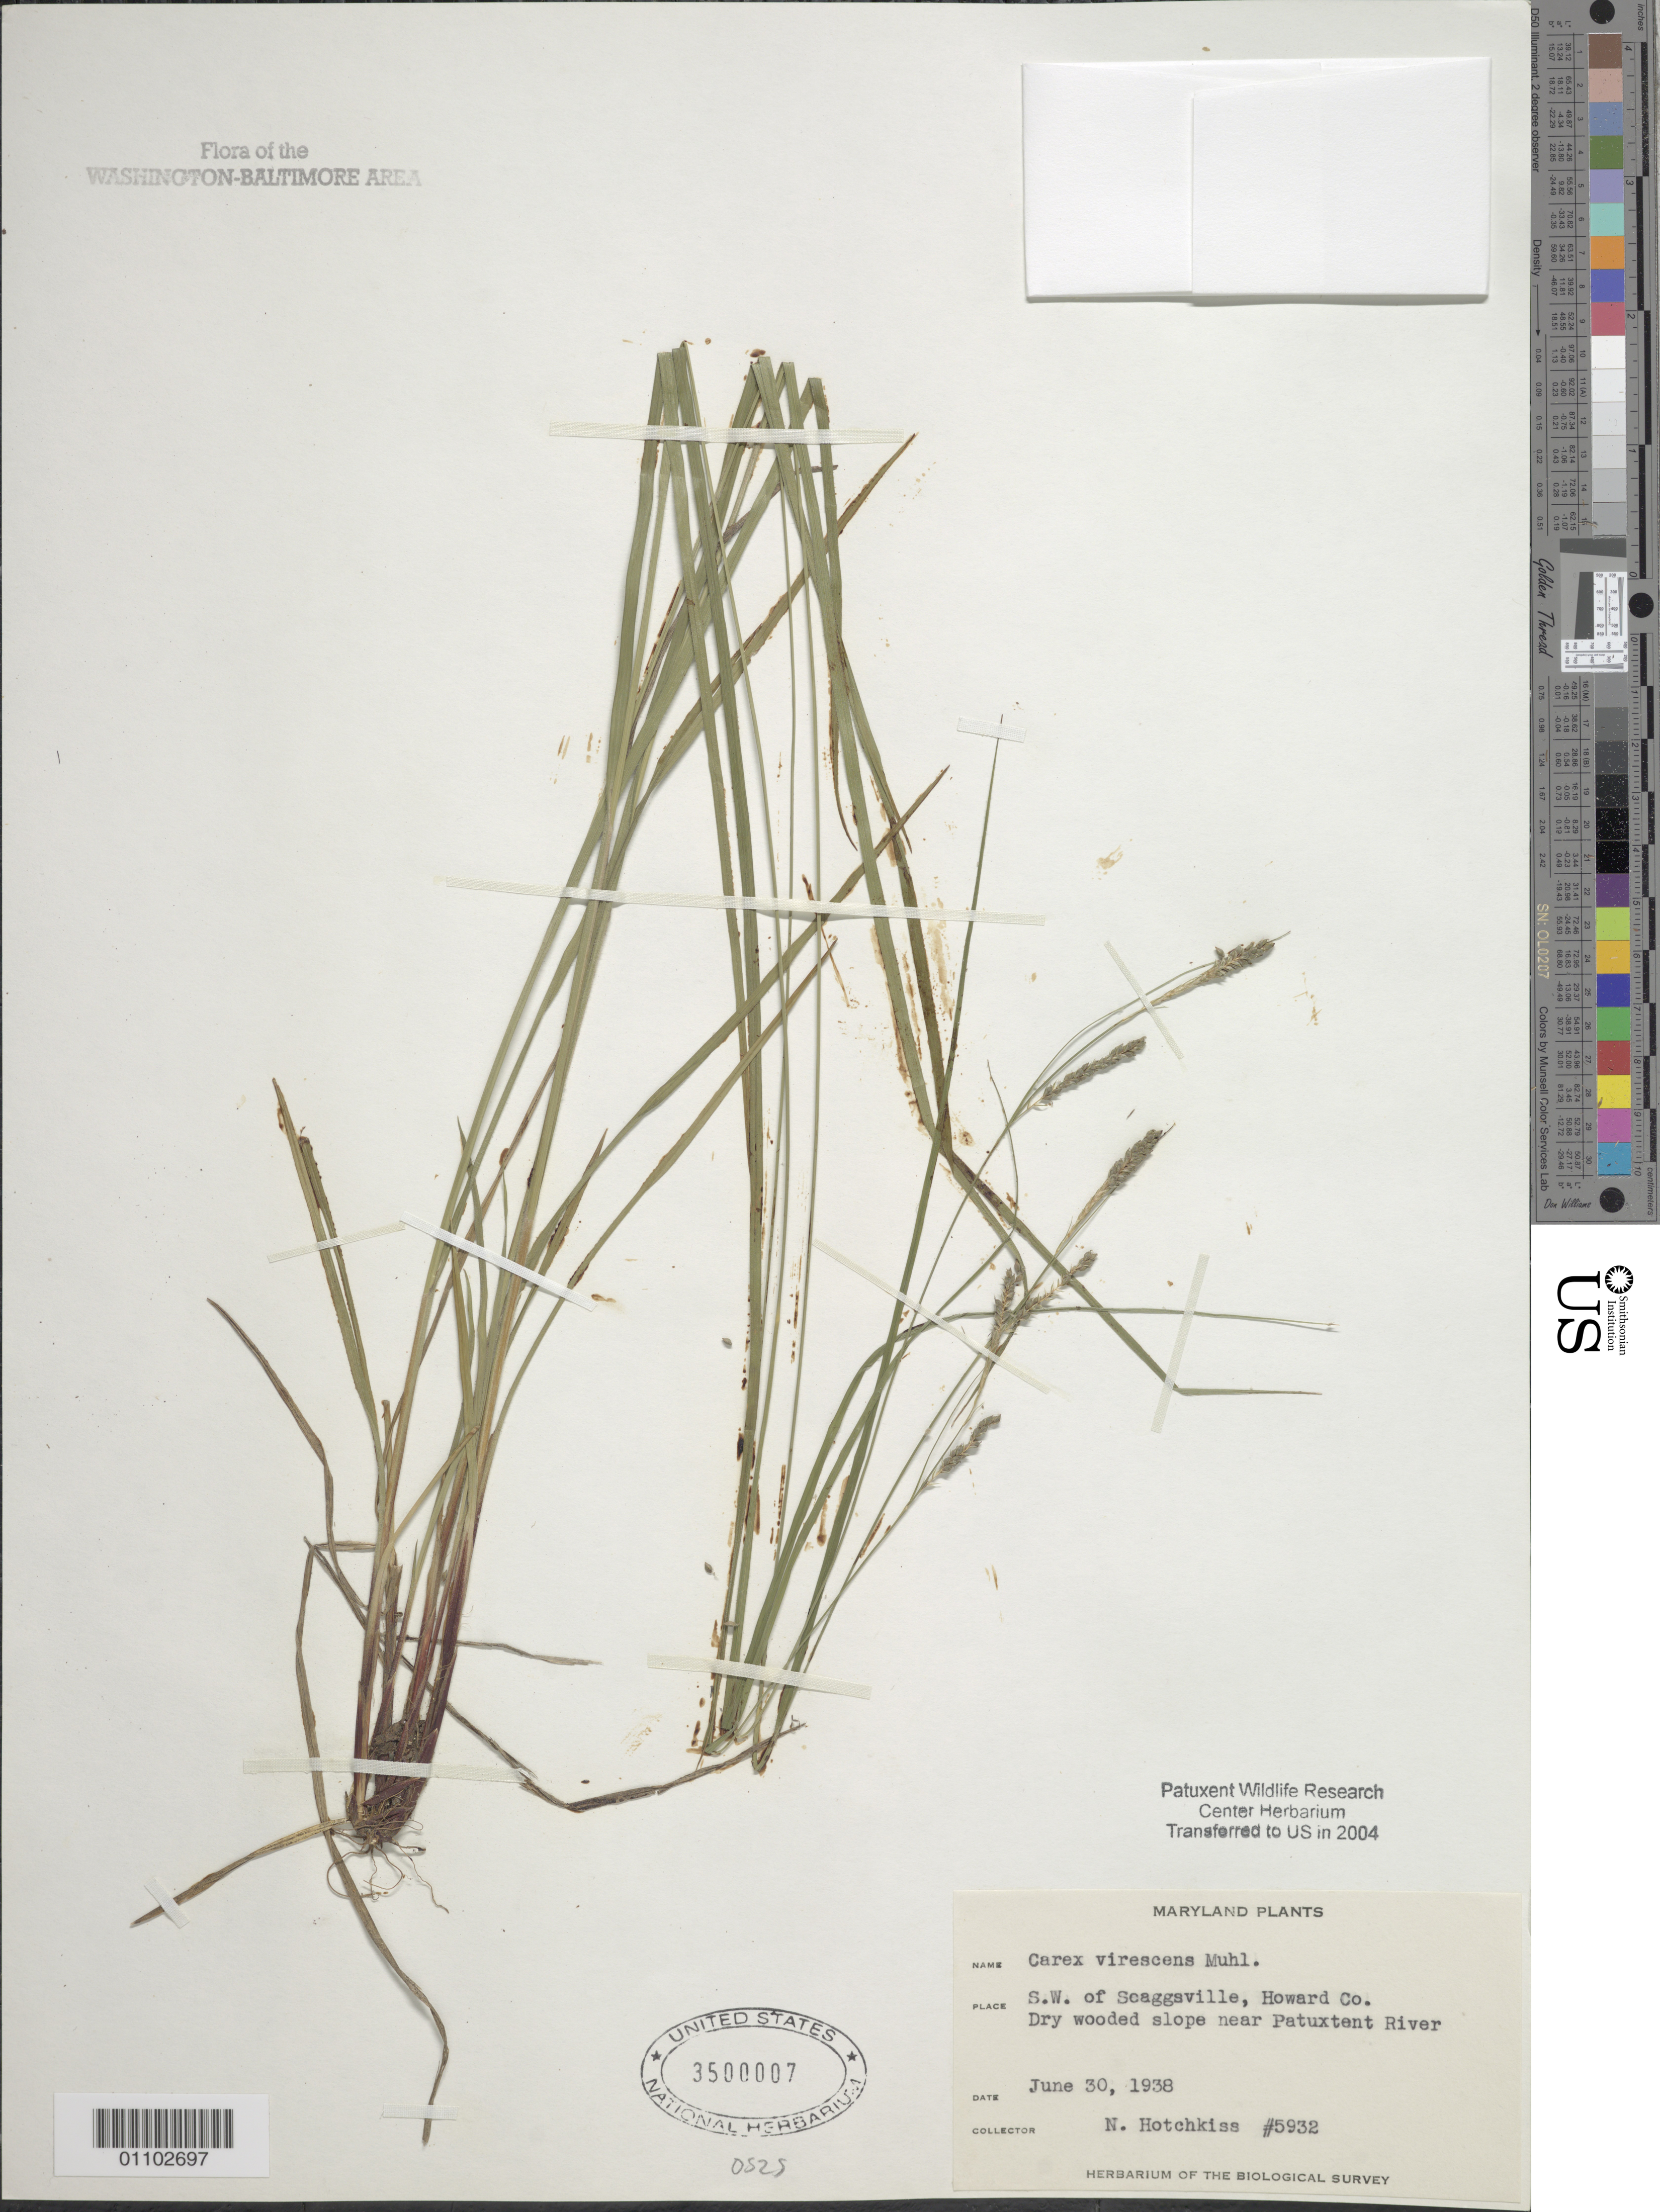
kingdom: Plantae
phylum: Tracheophyta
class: Liliopsida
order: Poales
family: Cyperaceae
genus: Carex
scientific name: Carex virescens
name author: Muhl. ex Willd.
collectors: N. Hotchkiss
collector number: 5932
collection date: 1938-06-30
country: United States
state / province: Maryland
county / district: Howard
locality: S.W. of Seaggsville, near Patuxent River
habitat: Dry wooded slope near river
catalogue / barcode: US 3500007